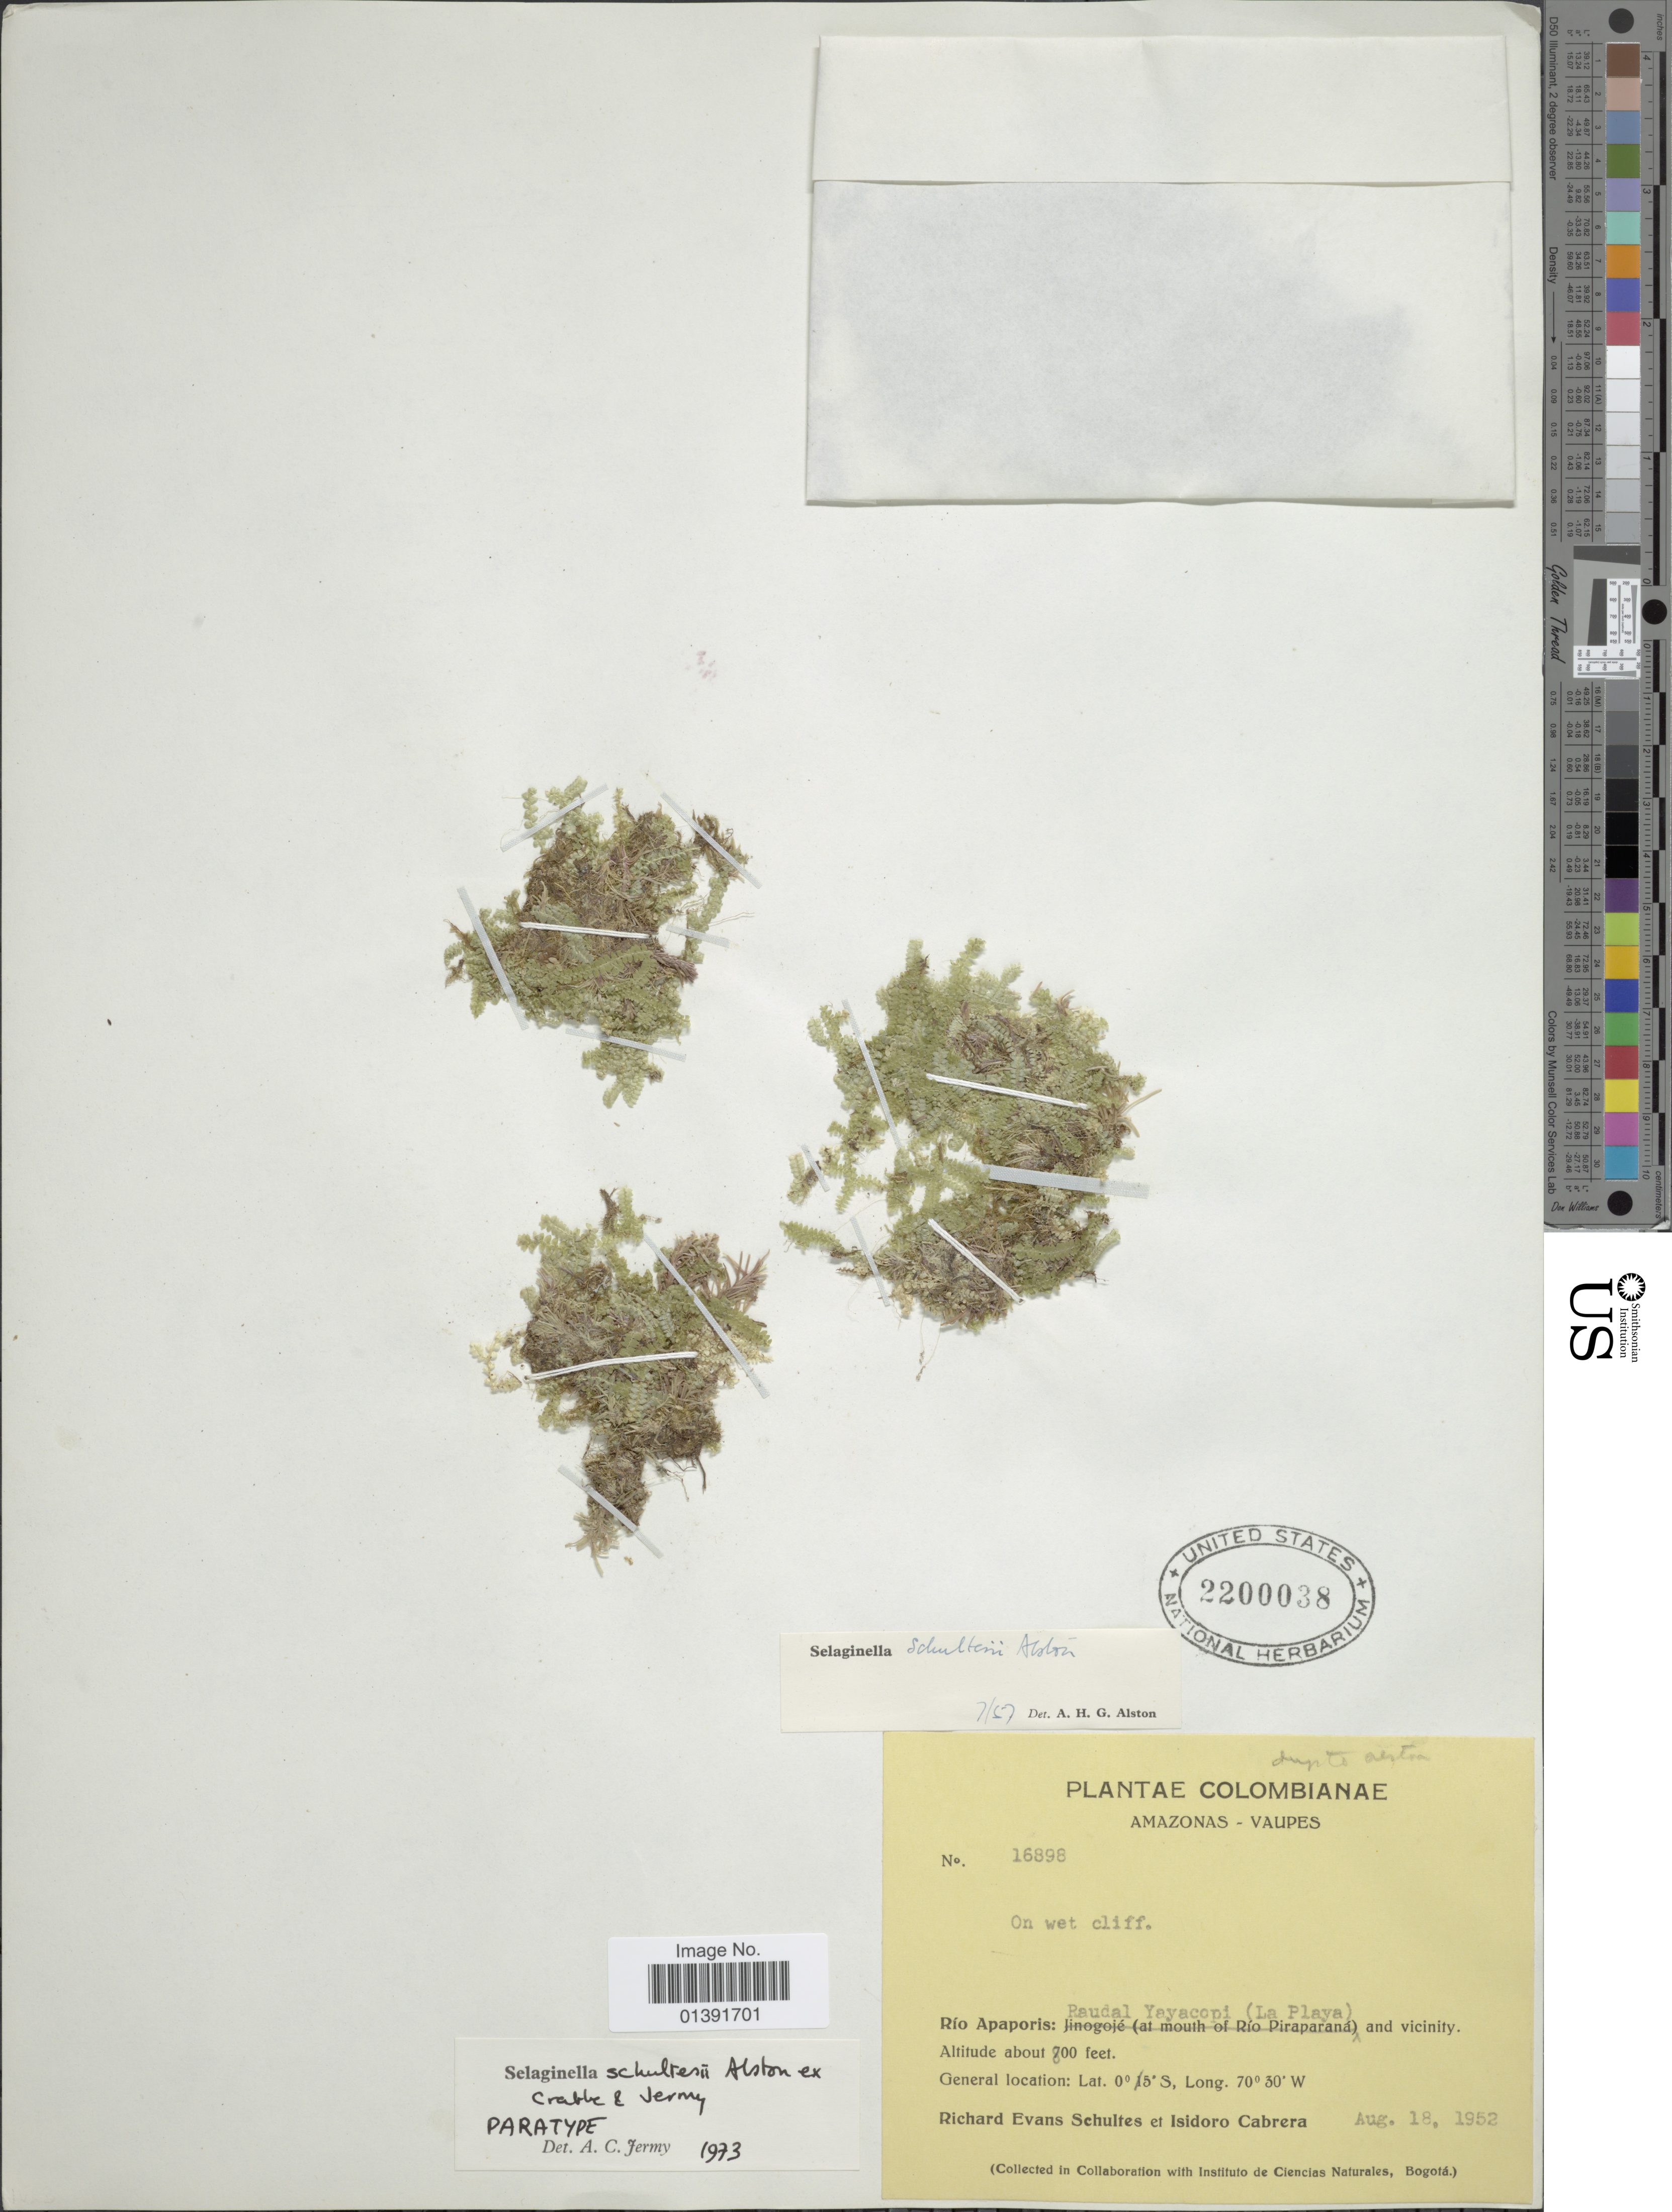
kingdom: Plantae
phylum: Tracheophyta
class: Lycopodiopsida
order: Selaginellales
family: Selaginellaceae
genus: Selaginella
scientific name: Selaginella schultesii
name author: Alston ex Crabbe & Jermy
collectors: R. E. Schultes & I. Cabrera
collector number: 16898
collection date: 1952-08-18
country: Colombia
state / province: Vaupés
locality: Amazones, Rio Apaporis: Raudal Yayacopi (La Playa) and vicinity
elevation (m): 244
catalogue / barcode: US 2200038